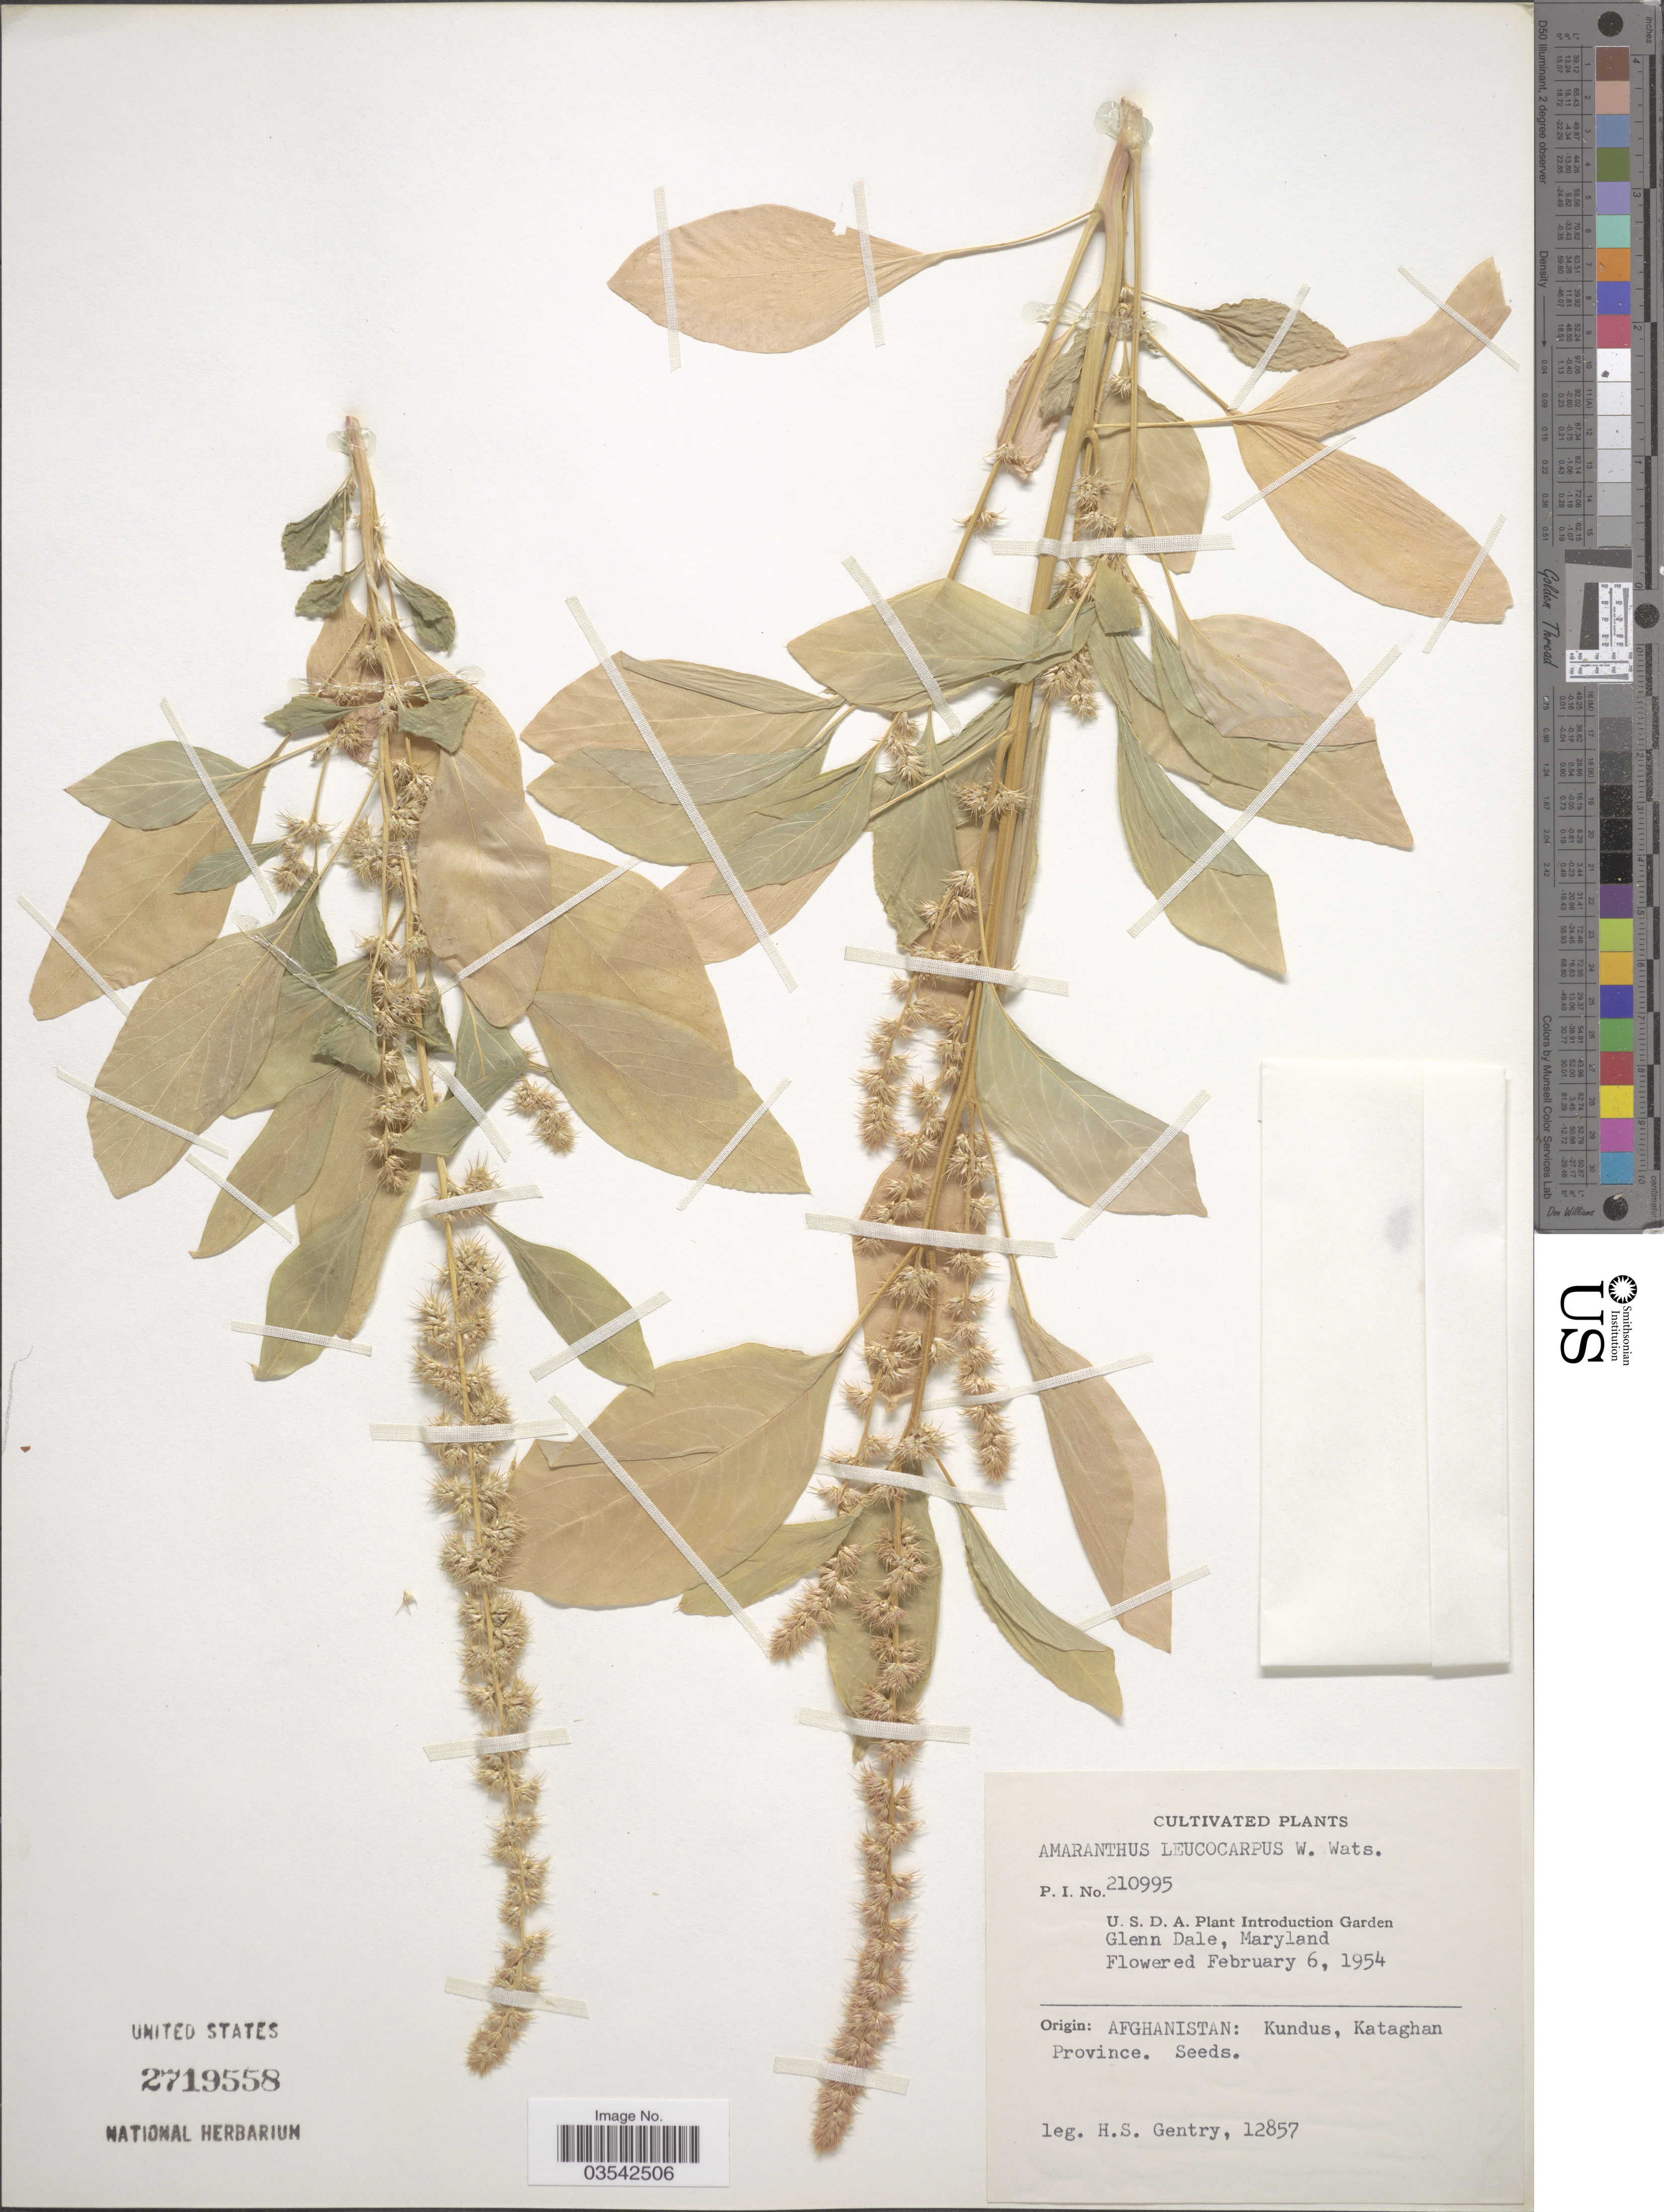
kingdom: Plantae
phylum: Tracheophyta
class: Magnoliopsida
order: Caryophyllales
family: Amaranthaceae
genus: Amaranthus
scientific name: Amaranthus leucocarpus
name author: S. Watson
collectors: H. S. Gentry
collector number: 210995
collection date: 1954-02-06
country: United States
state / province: Maryland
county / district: Prince George's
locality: U.S.D.A. Plant Introduction Garden. Glenn Dale.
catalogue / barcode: US 2719558